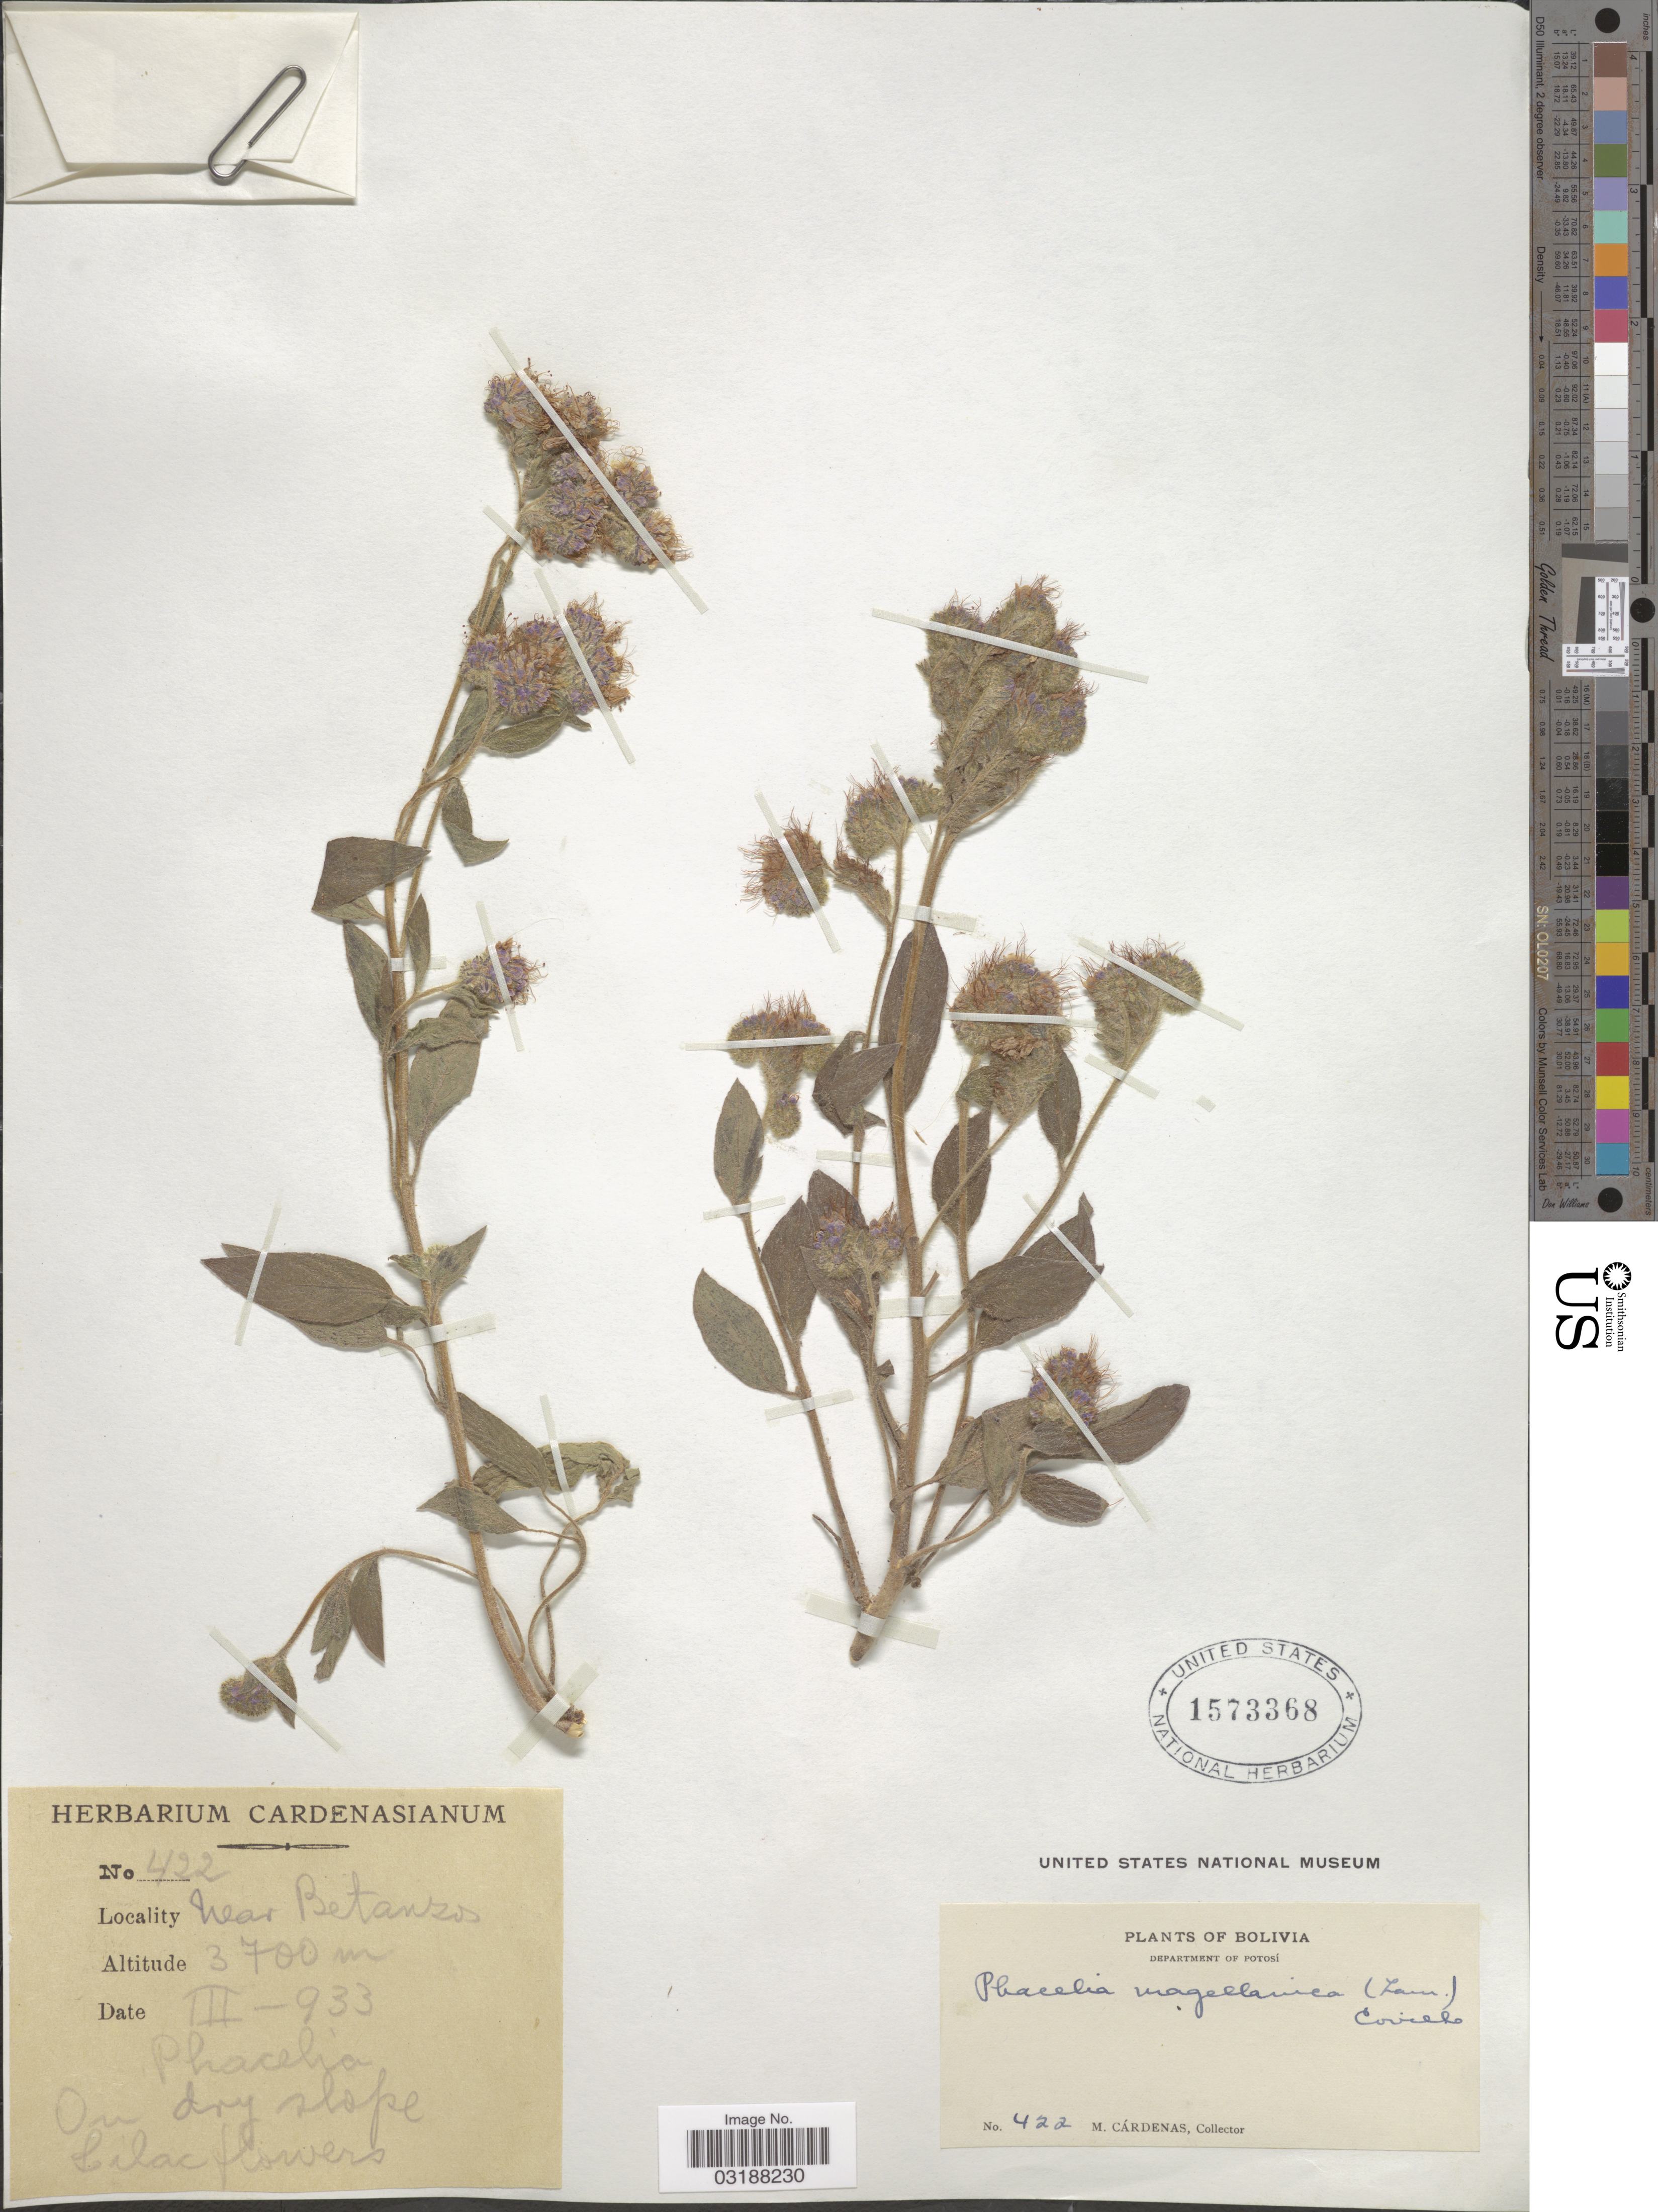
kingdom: Plantae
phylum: Tracheophyta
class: Magnoliopsida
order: Boraginales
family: Hydrophyllaceae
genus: Phacelia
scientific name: Phacelia magellanica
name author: (Lam.) Coville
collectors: M. Cárdenas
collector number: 422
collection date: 1933-03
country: Bolivia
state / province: Potosi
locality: Department of Potosi, Near Betanzos.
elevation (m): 3700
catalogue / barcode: US 1573368